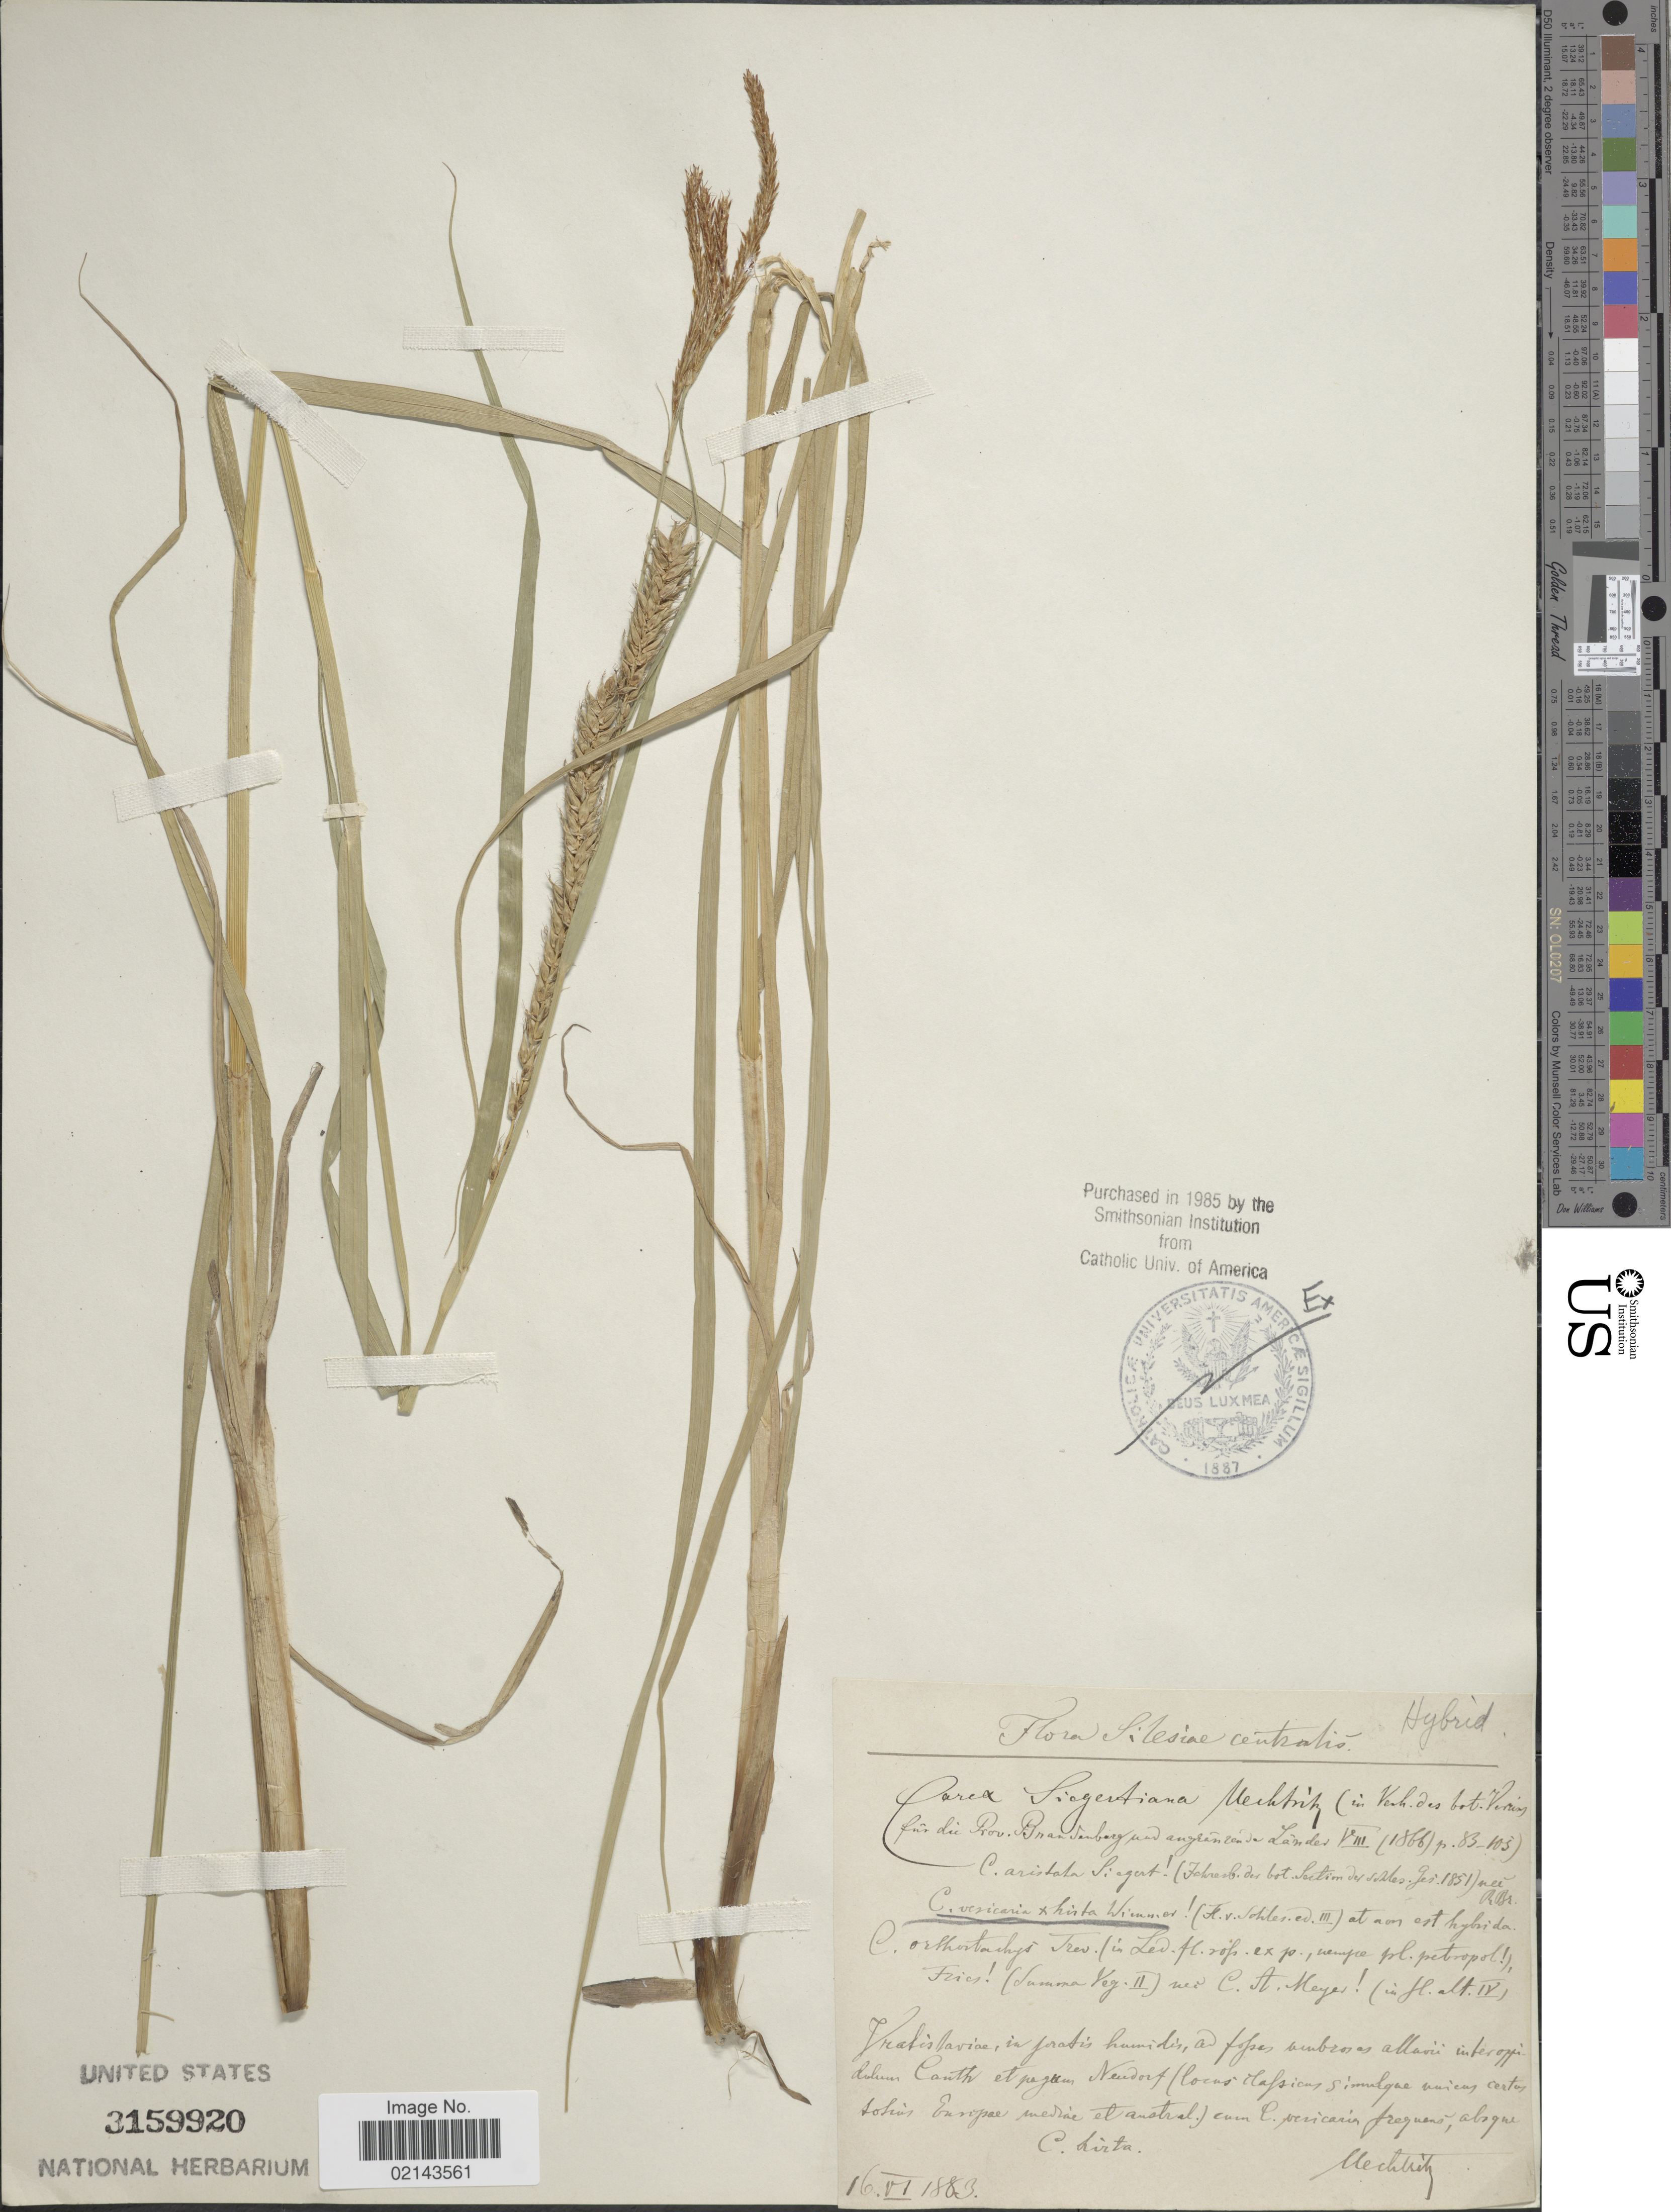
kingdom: Plantae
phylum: Tracheophyta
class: Liliopsida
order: Poales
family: Cyperaceae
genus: Carex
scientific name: Carex vesicaria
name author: L.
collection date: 1883-06-16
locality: [illegible text], in pratis humidis, [illegible text]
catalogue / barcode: US 3159920